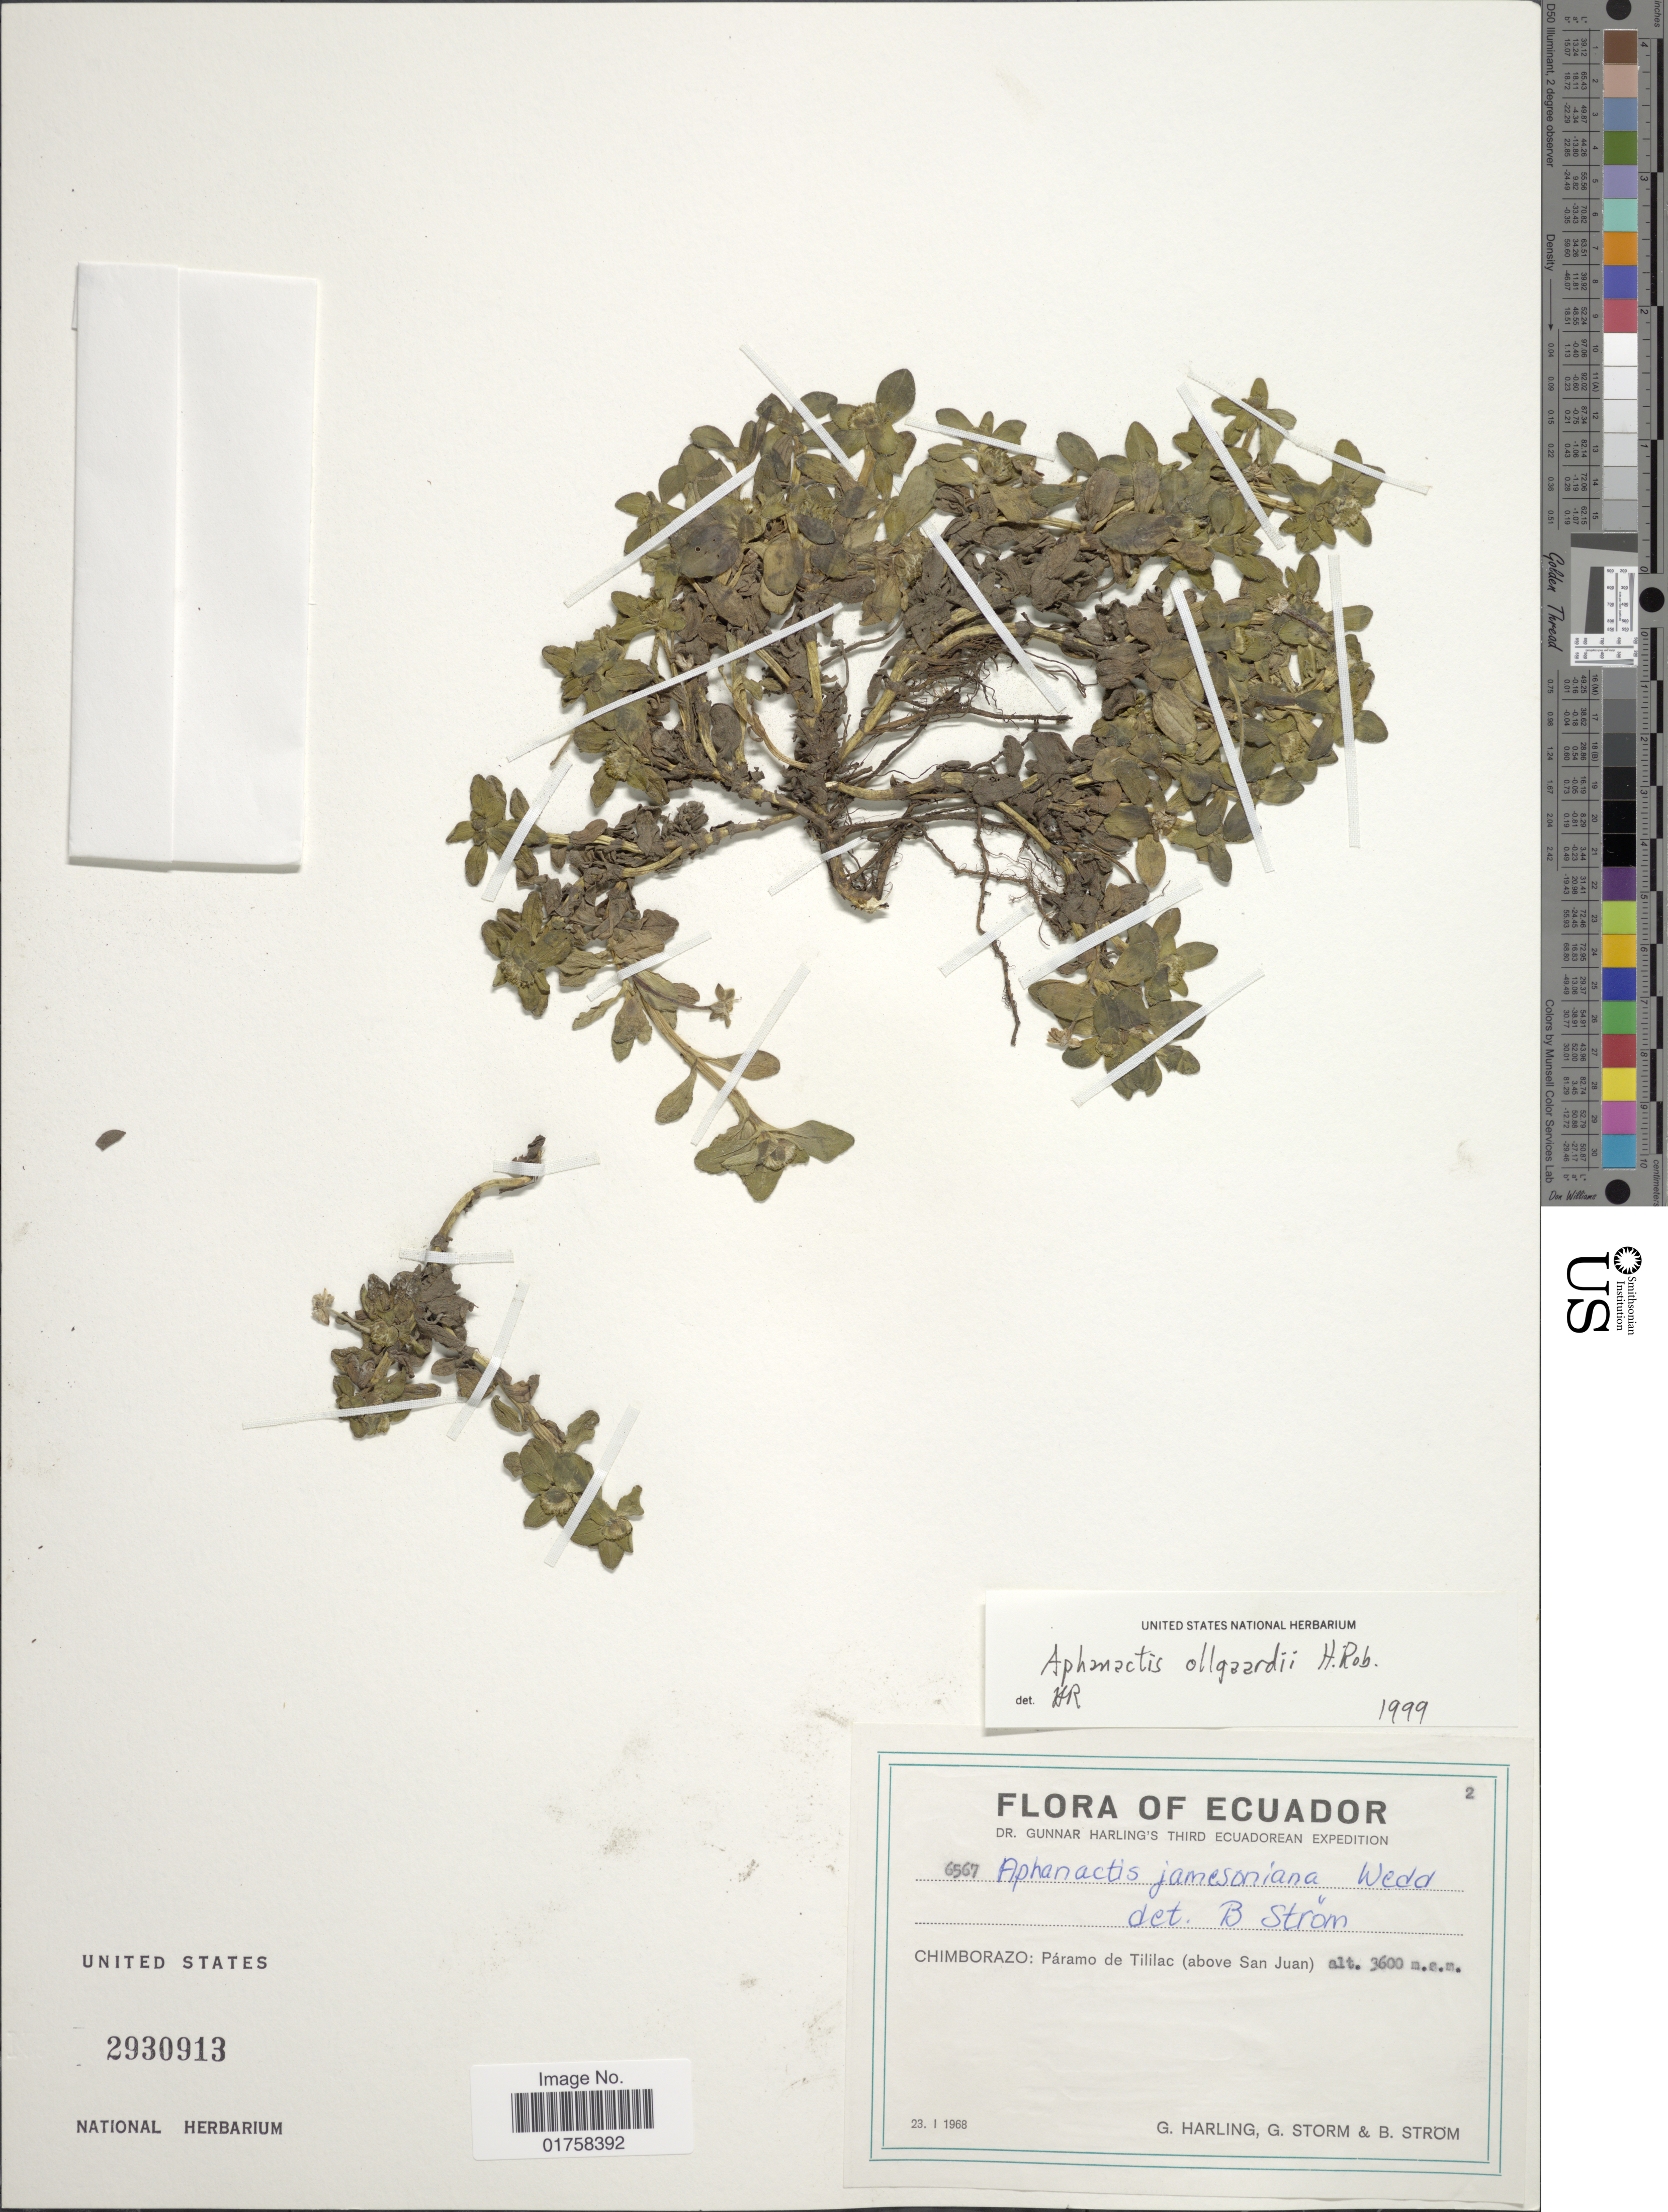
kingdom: Plantae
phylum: Tracheophyta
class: Magnoliopsida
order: Asterales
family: Asteraceae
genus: Aphanactis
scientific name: Aphanactis ollgaardii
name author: H. Rob.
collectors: G. Harling, G. Storm & B. Ström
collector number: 6567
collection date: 1968-01-23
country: Ecuador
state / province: Chimborazo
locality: Chimborazo: Paramo de Tililac (above San Juan)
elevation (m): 3600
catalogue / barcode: US 2930913